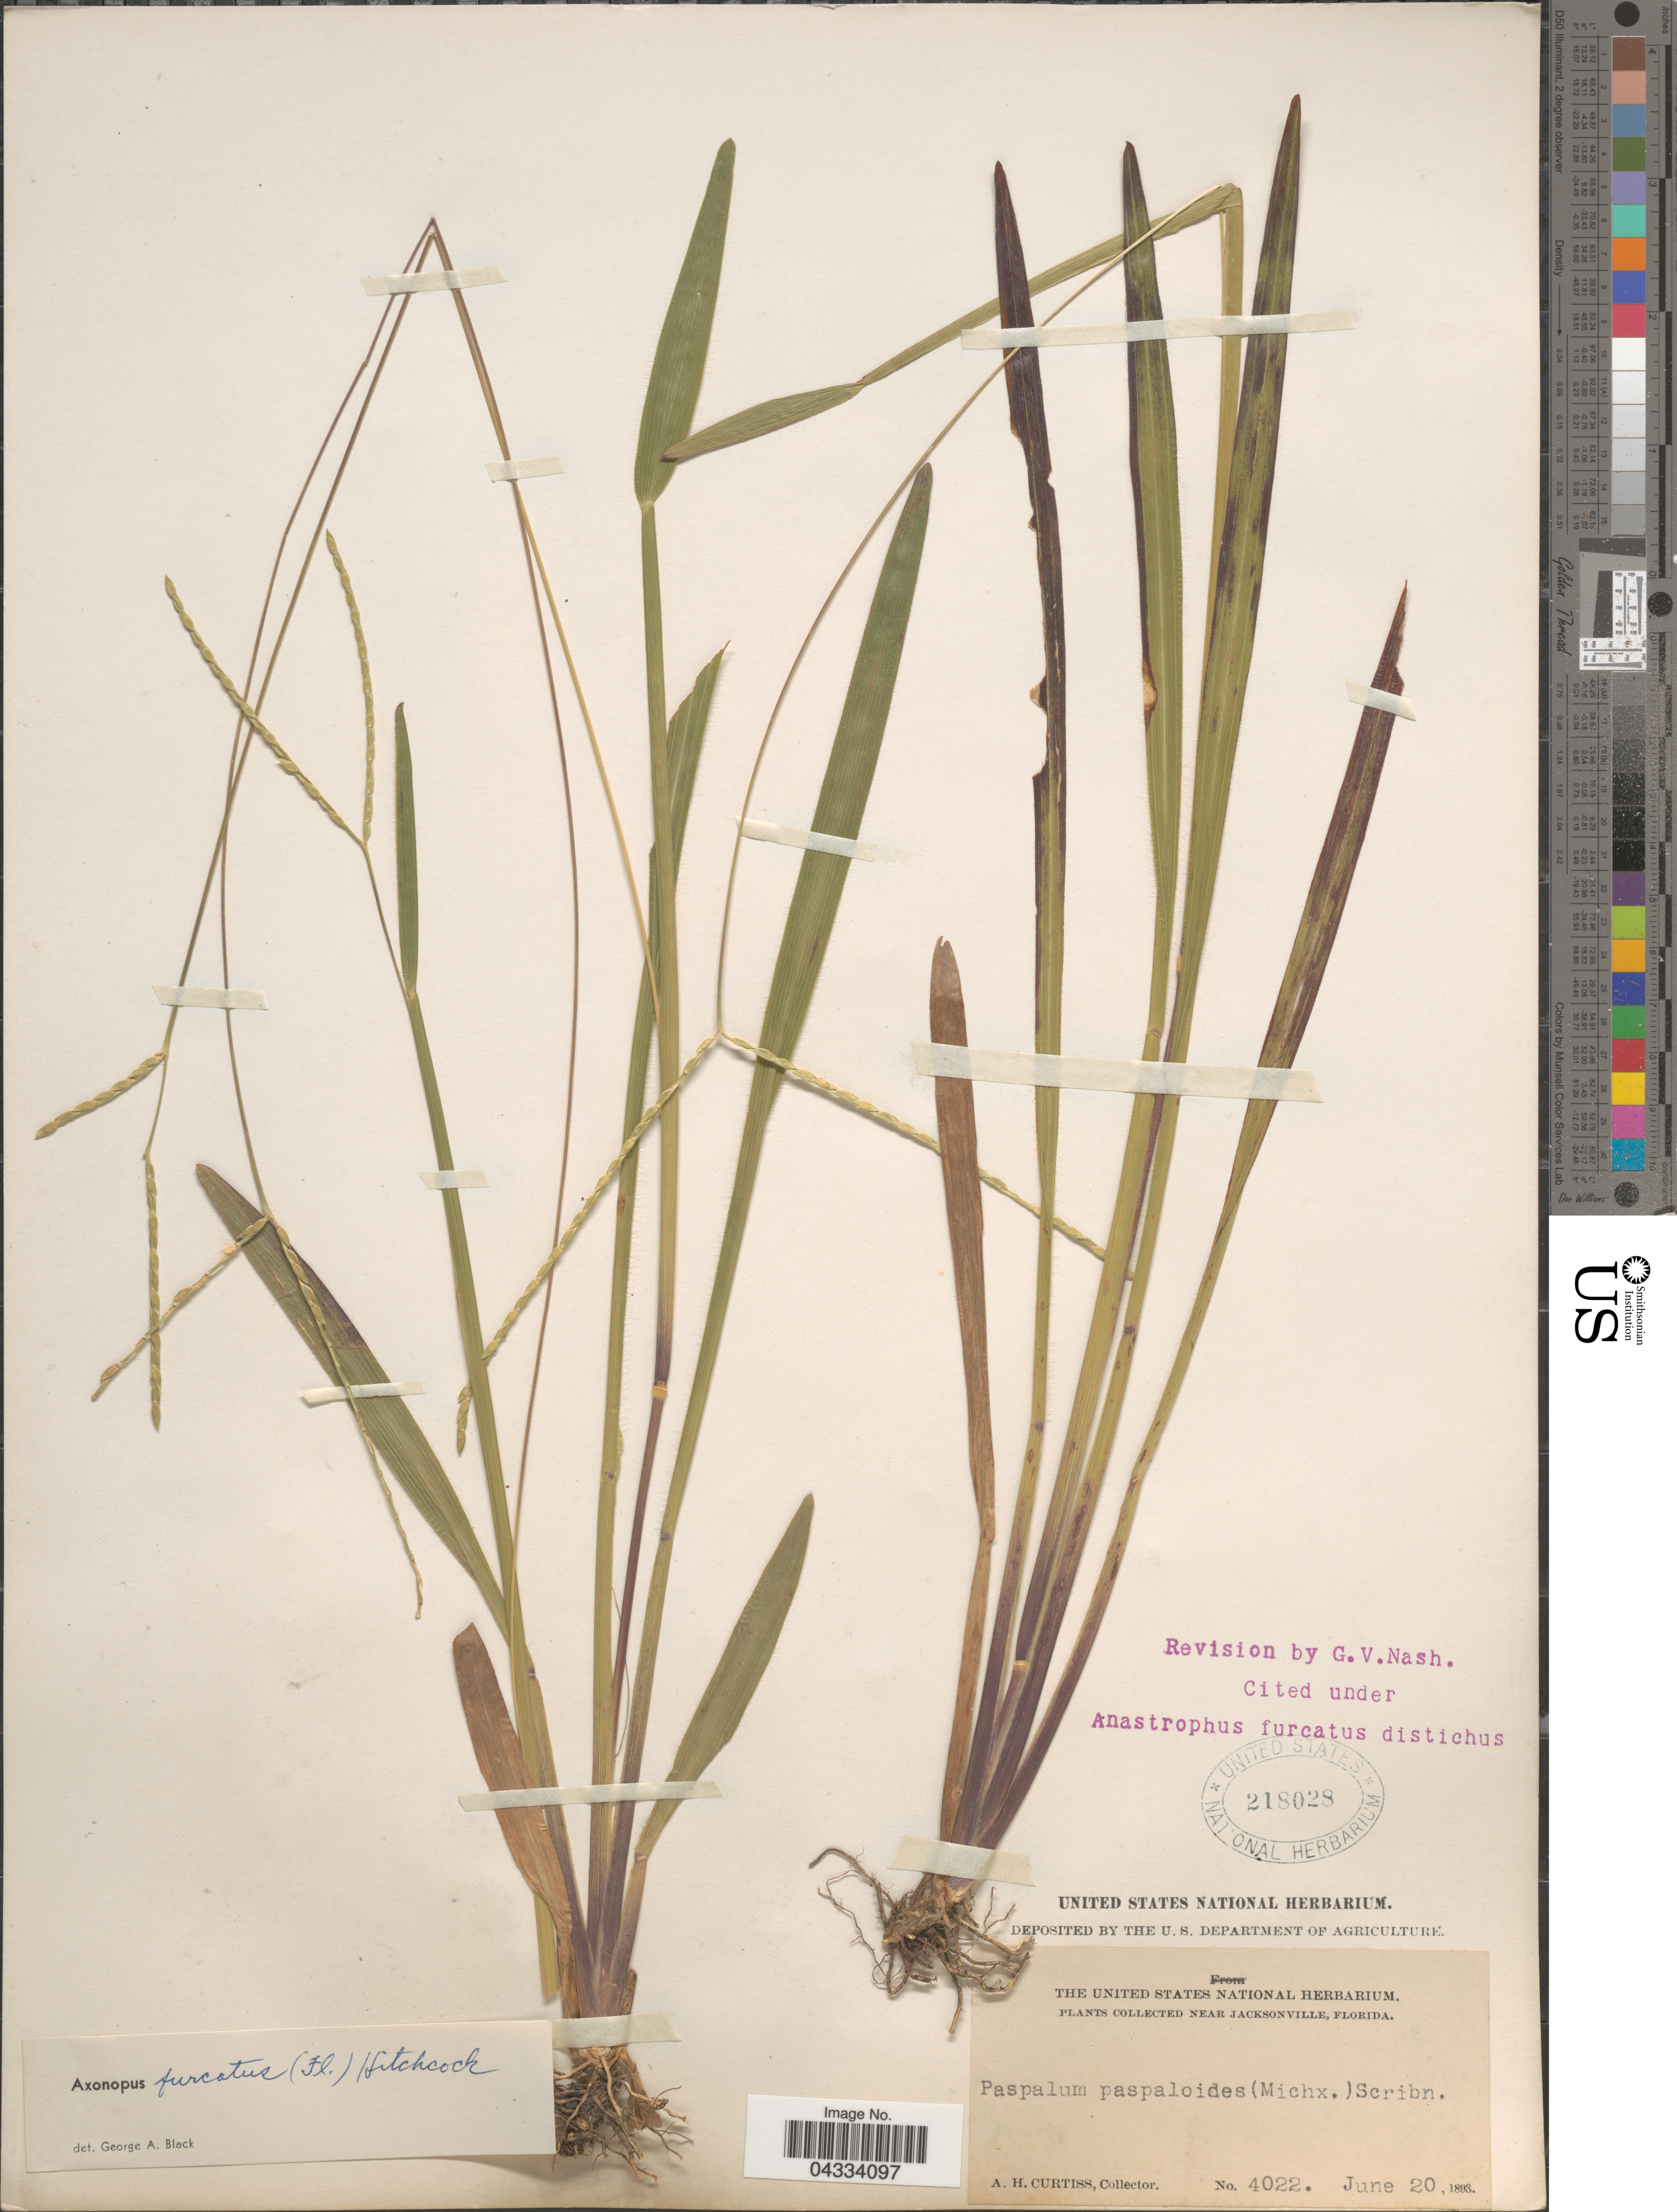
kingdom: Plantae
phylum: Tracheophyta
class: Liliopsida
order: Poales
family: Poaceae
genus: Axonopus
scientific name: Axonopus furcatus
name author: (Flüggé) Hitchc.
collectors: A. H. Curtiss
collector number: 4022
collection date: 1893-06-20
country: United States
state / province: Florida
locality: Near Jacksonville.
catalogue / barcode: US 218028